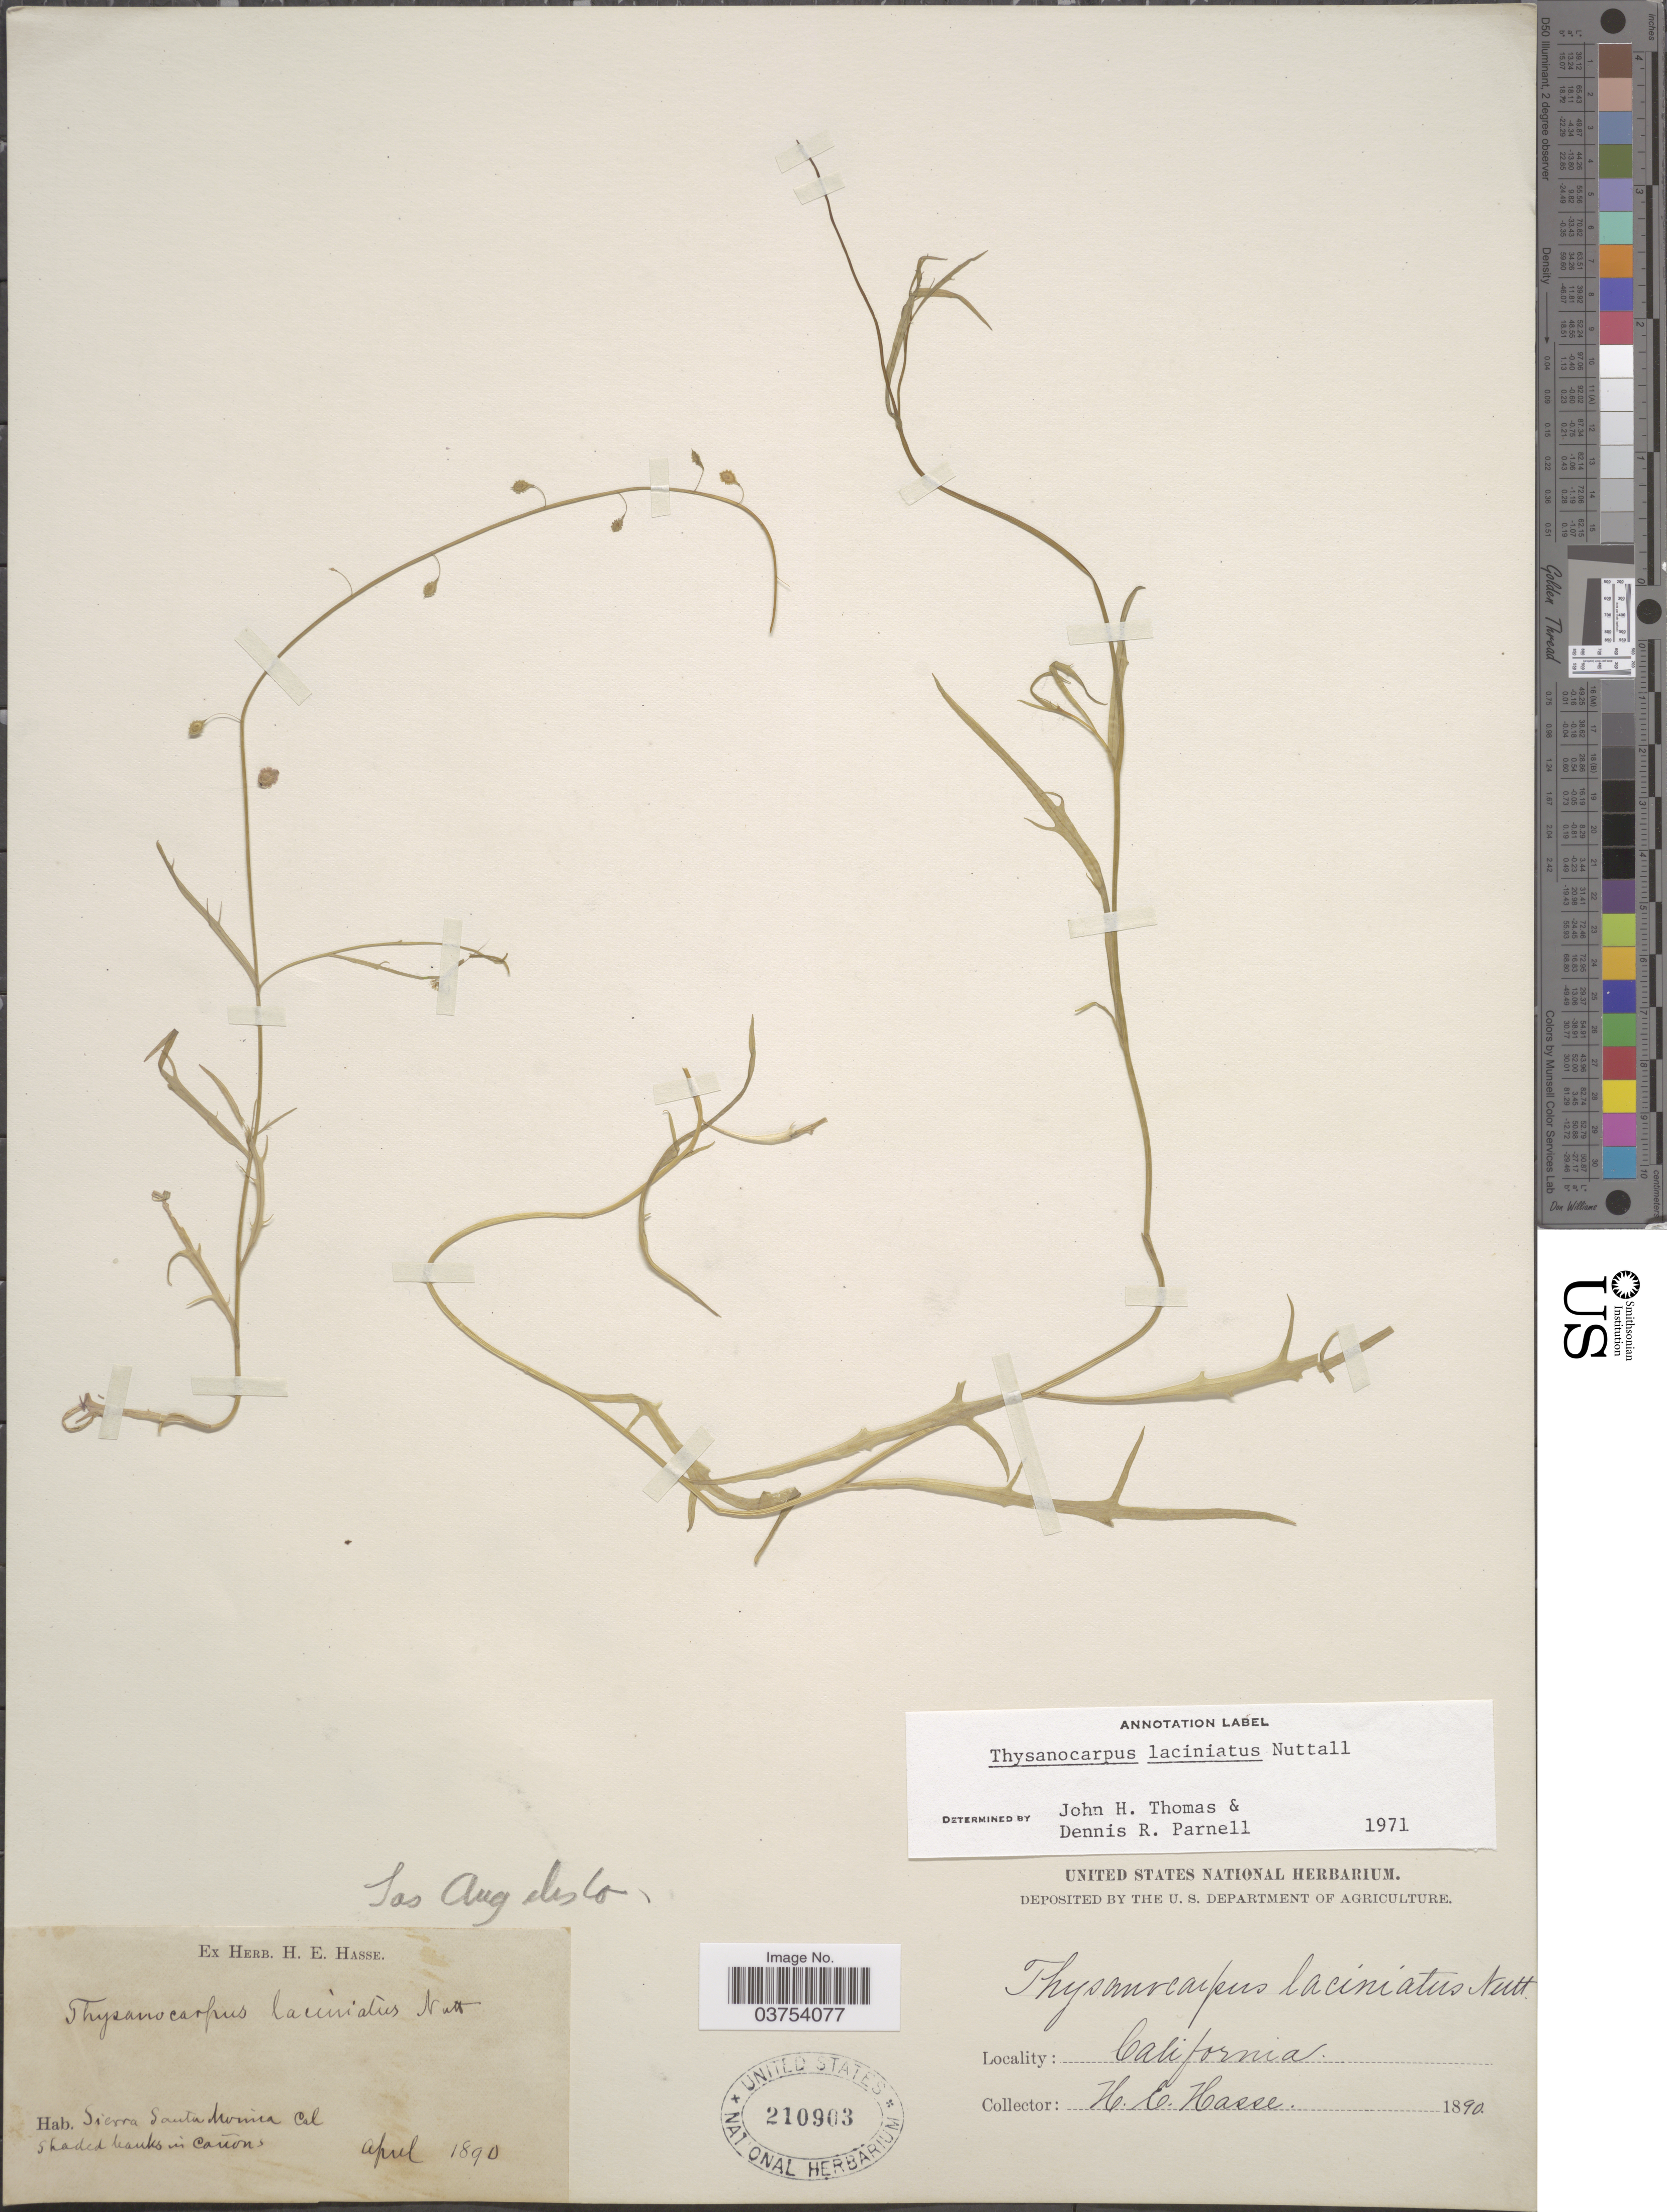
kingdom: Plantae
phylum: Tracheophyta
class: Magnoliopsida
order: Brassicales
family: Brassicaceae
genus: Thysanocarpus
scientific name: Thysanocarpus laciniatus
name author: Nutt. in Torr. & A. Gray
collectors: H. E. Hasse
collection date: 1890-04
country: United States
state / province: California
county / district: Los Angeles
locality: Los Angeles Co. Sierra Santa Monica. Shaded banks in cañon.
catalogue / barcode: US 210903